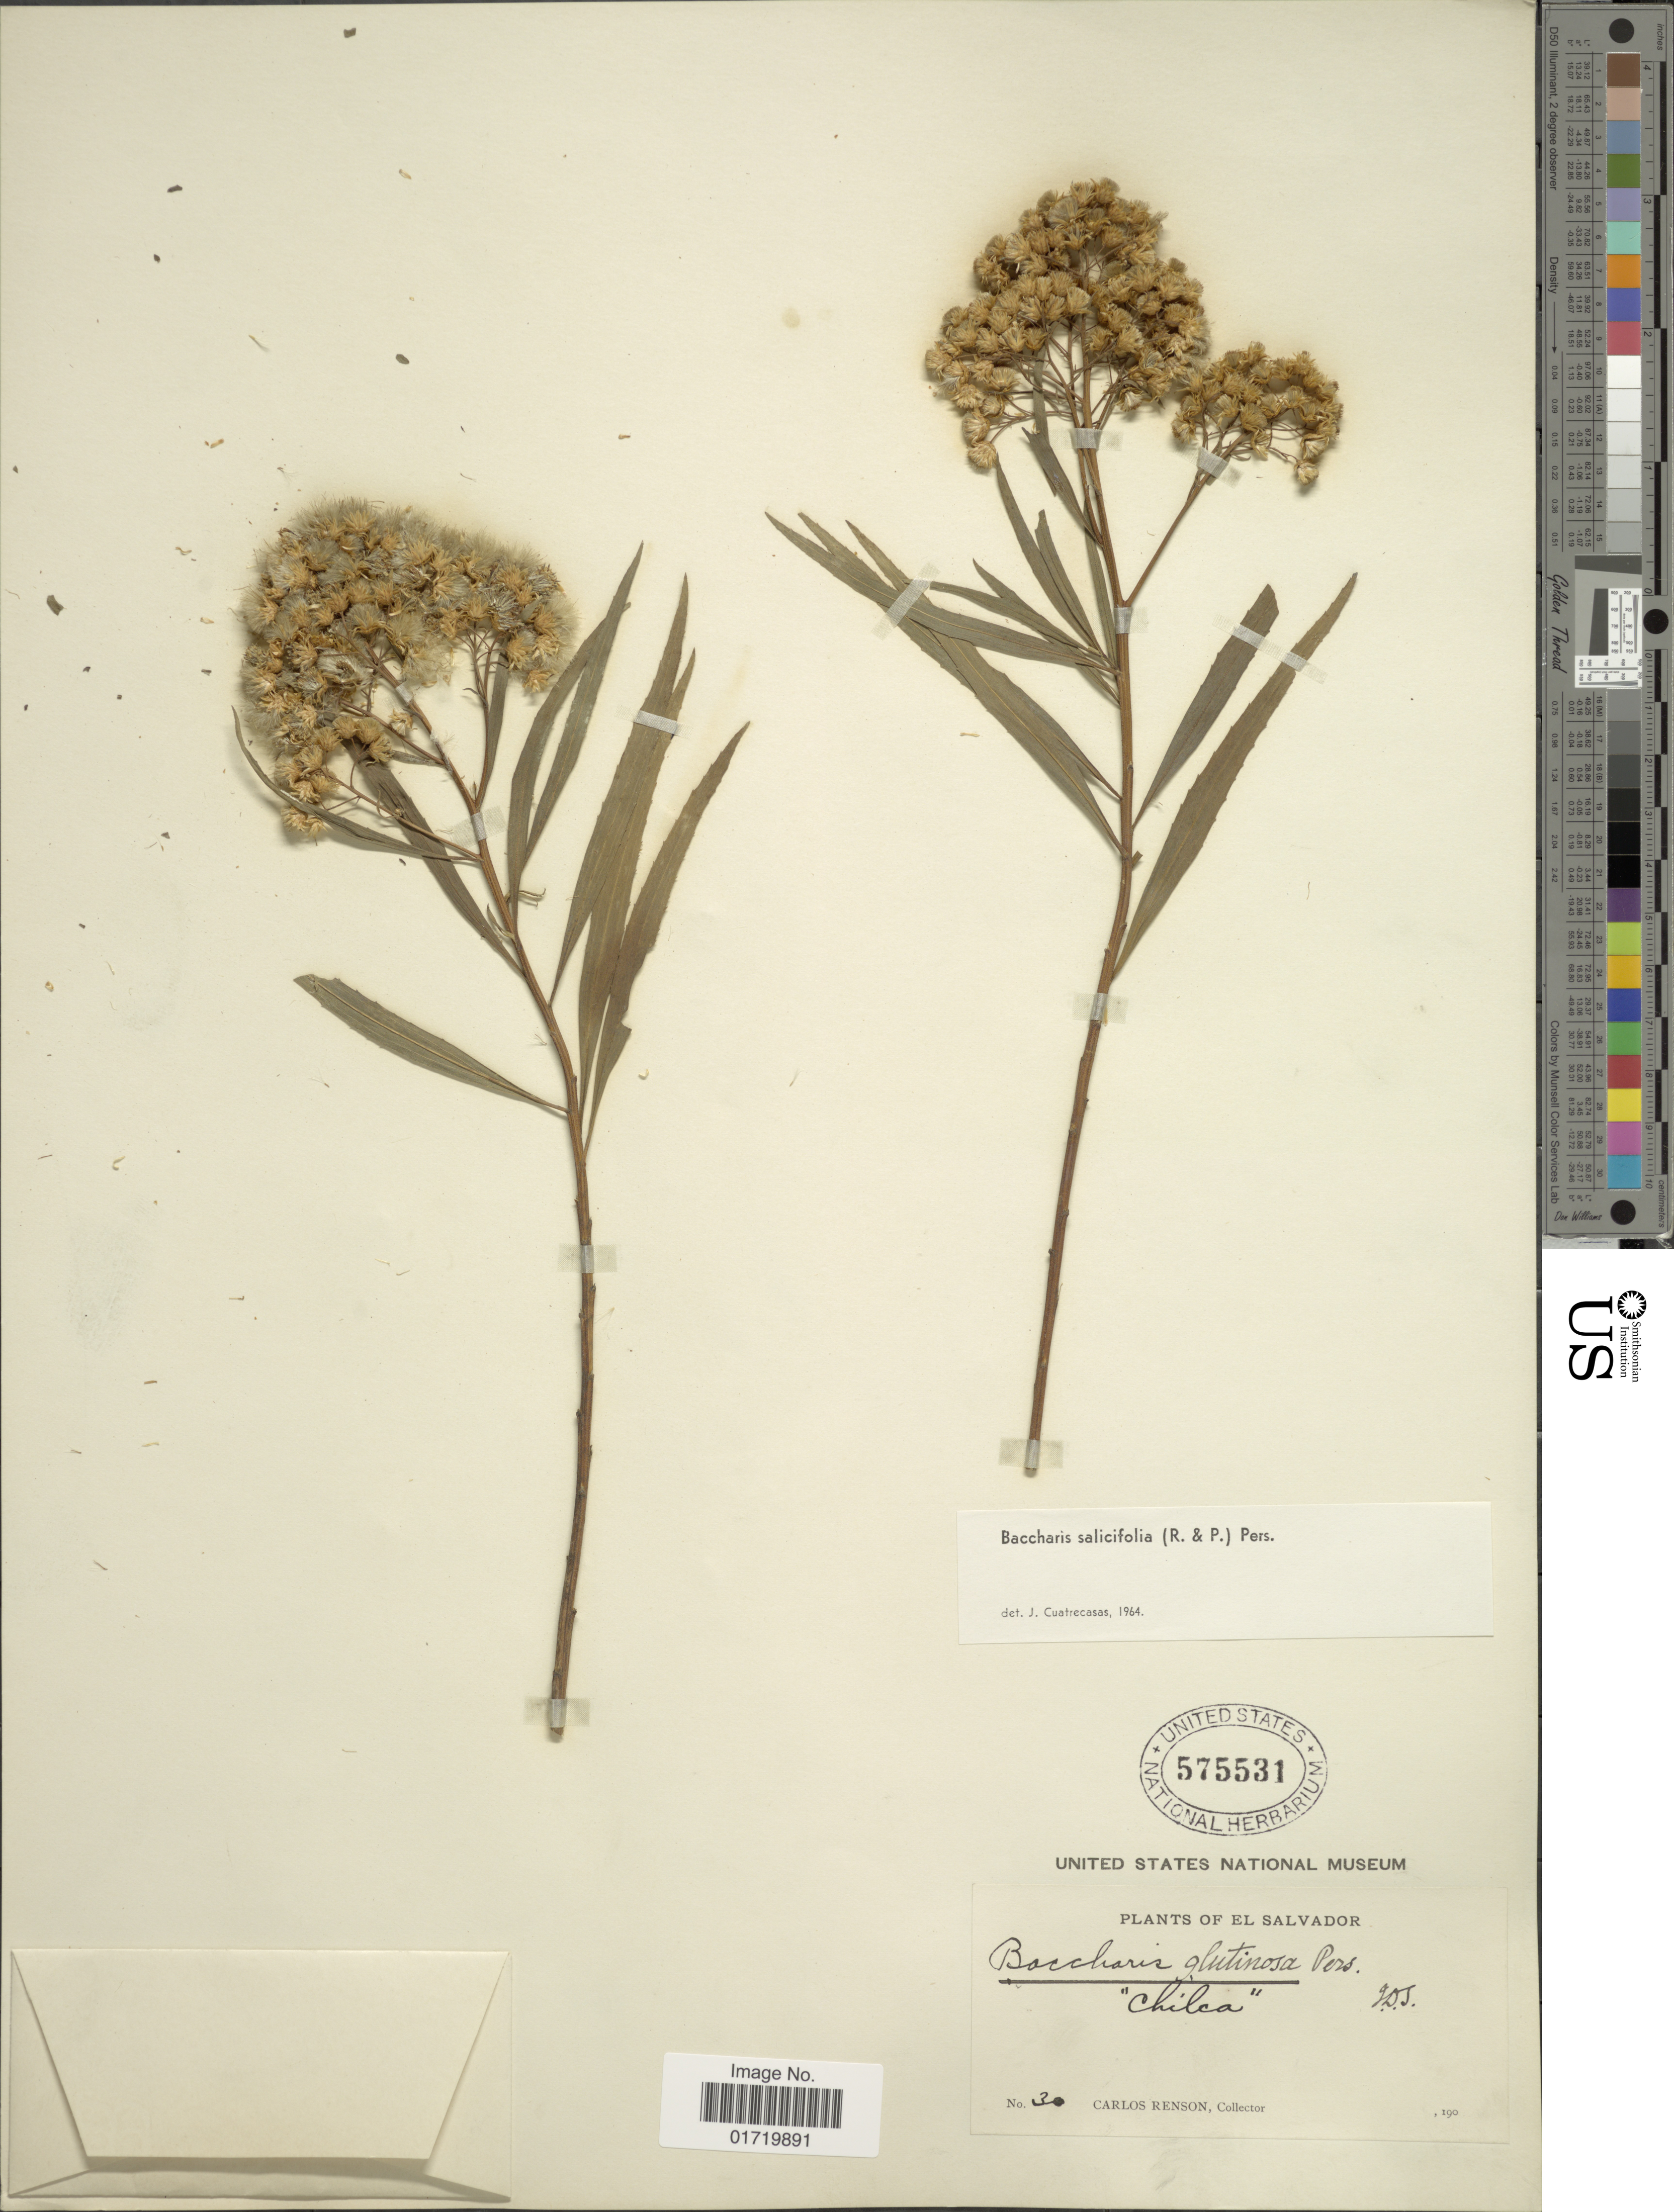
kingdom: Plantae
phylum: Tracheophyta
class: Magnoliopsida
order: Asterales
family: Asteraceae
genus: Baccharis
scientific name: Baccharis salicifolia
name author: (Ruiz & Pav.) Pers.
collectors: C. Renson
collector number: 30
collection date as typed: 190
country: El Salvador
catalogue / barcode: US 575531